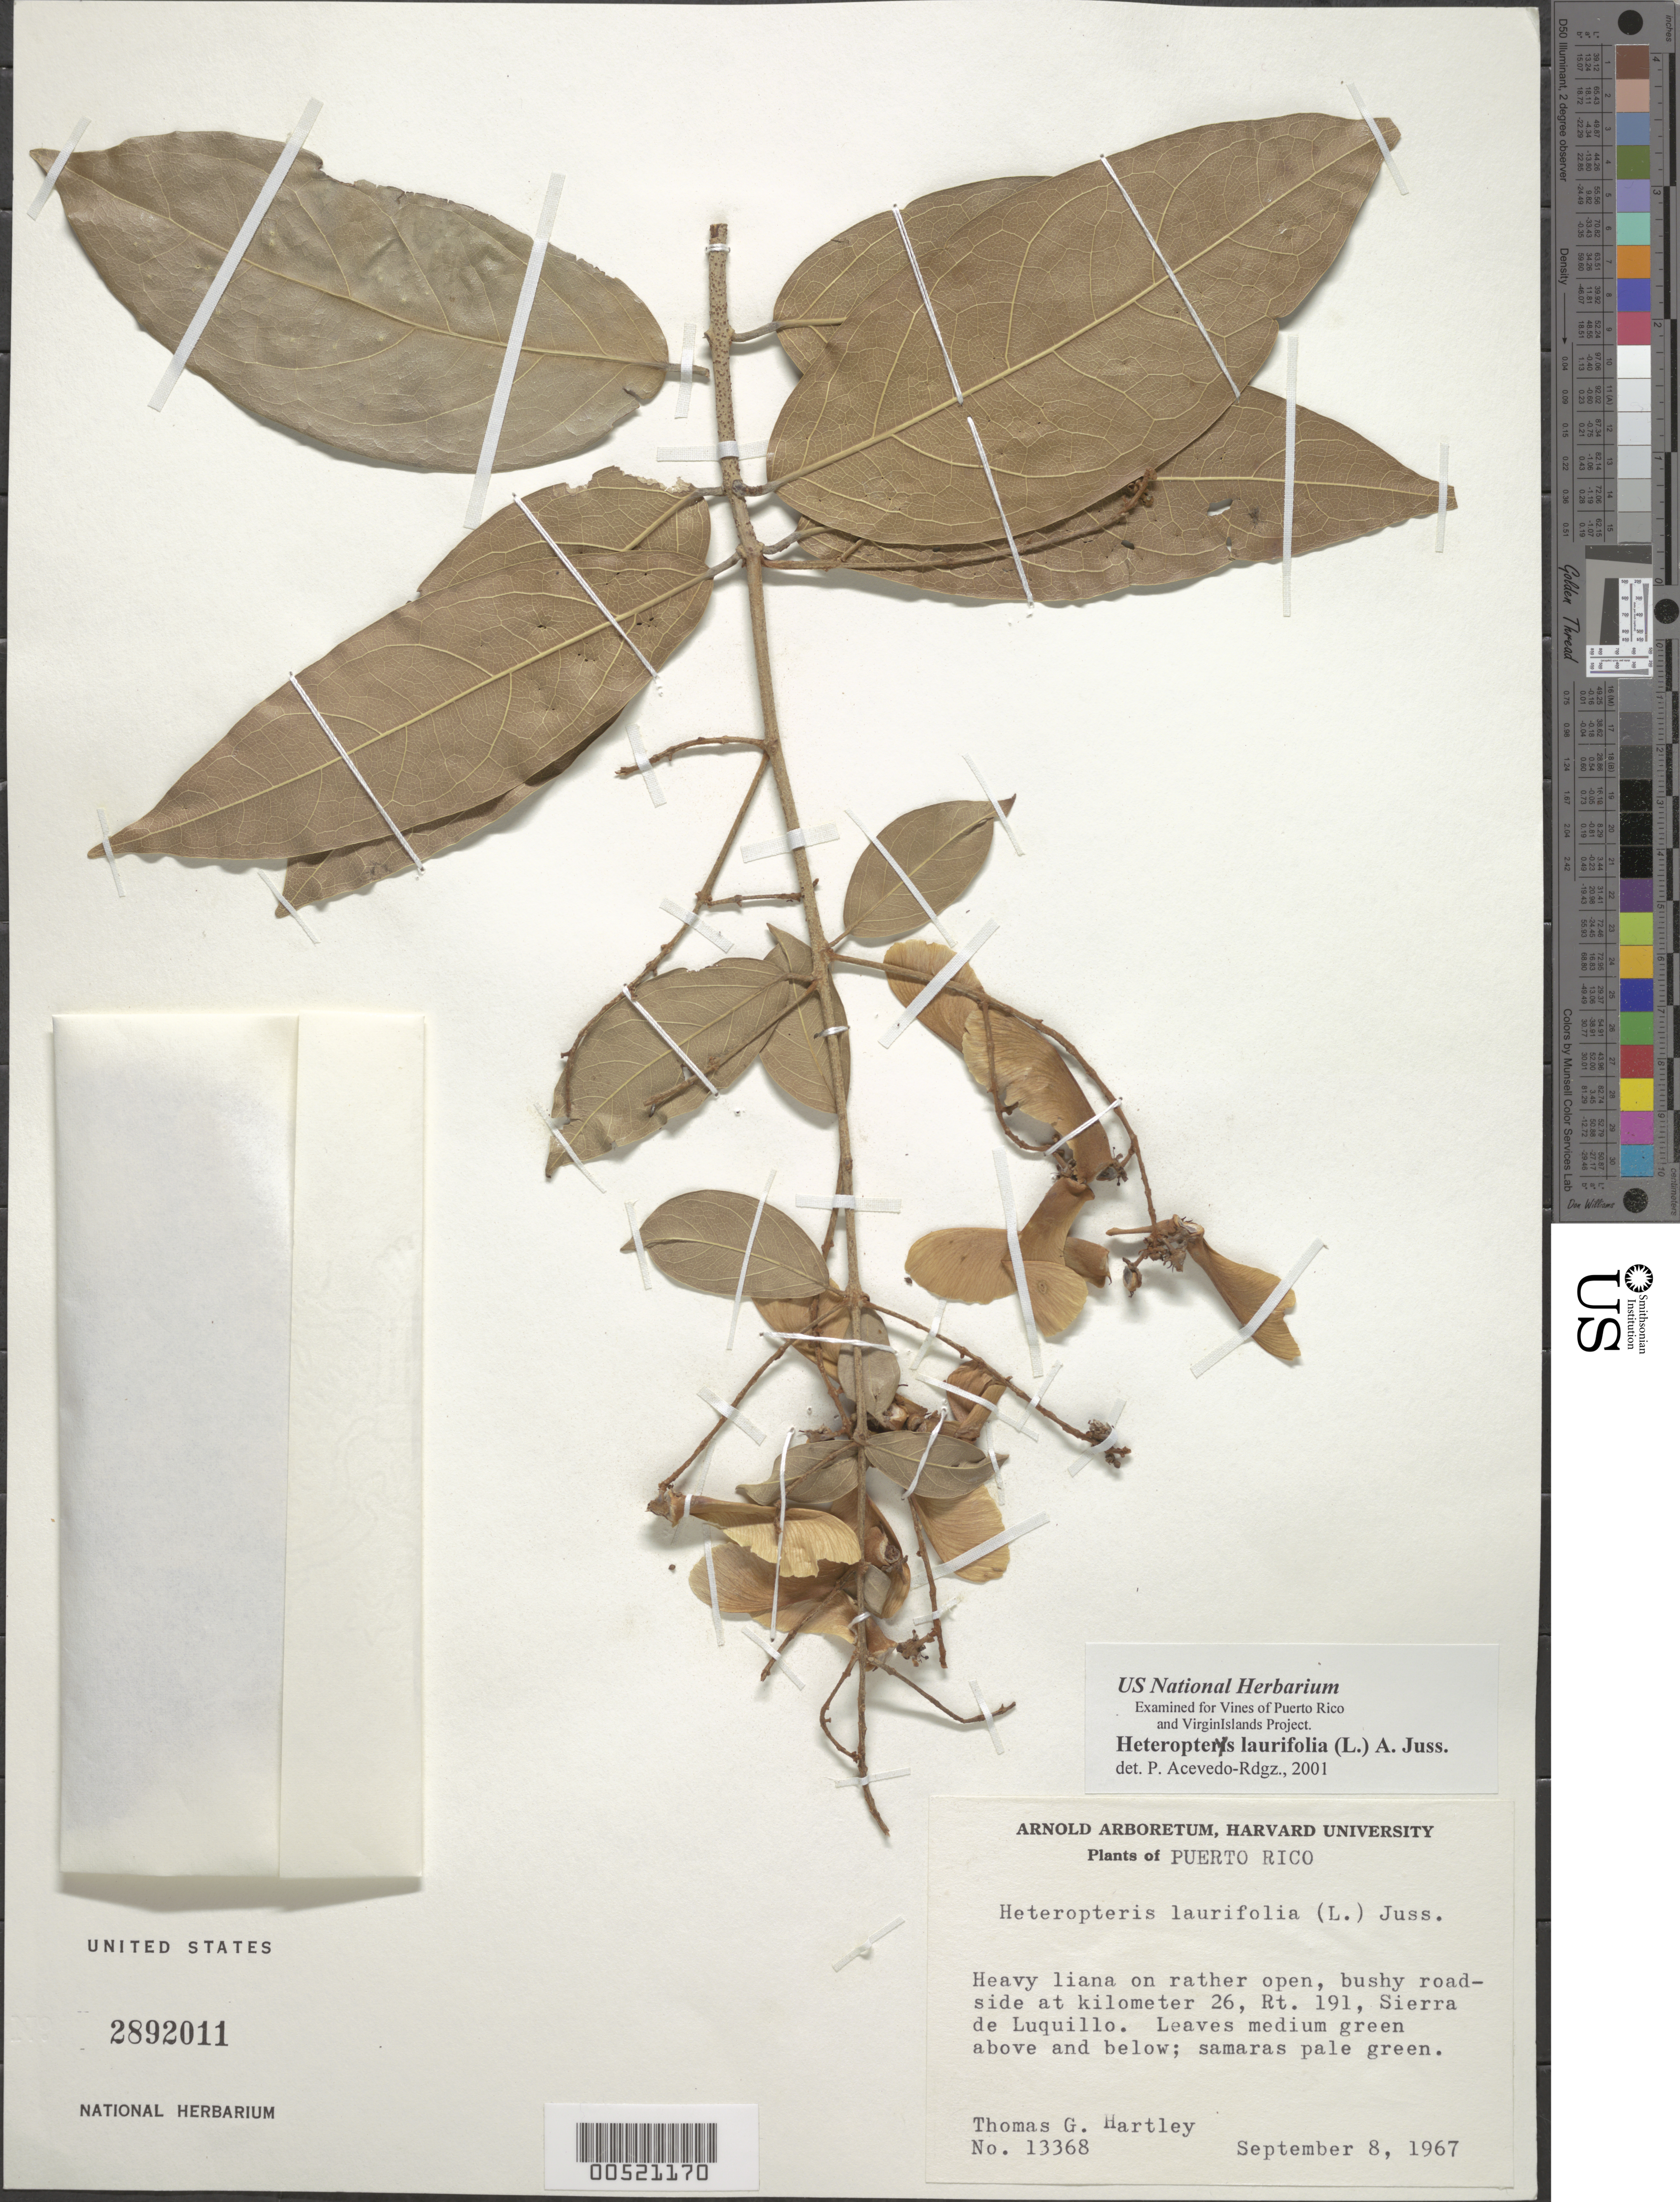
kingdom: Plantae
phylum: Tracheophyta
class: Magnoliopsida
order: Malpighiales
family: Malpighiaceae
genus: Heteropterys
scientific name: Heteropterys laurifolia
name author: (L.) A. Juss.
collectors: T. G. Hartley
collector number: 13368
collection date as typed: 08 Sep 1967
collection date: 1967-09-08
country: Puerto Rico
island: Greater Antilles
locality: Sierra de Luquillo at km 26, Rt 191. Open, bushy roadside.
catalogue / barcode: US 2892011